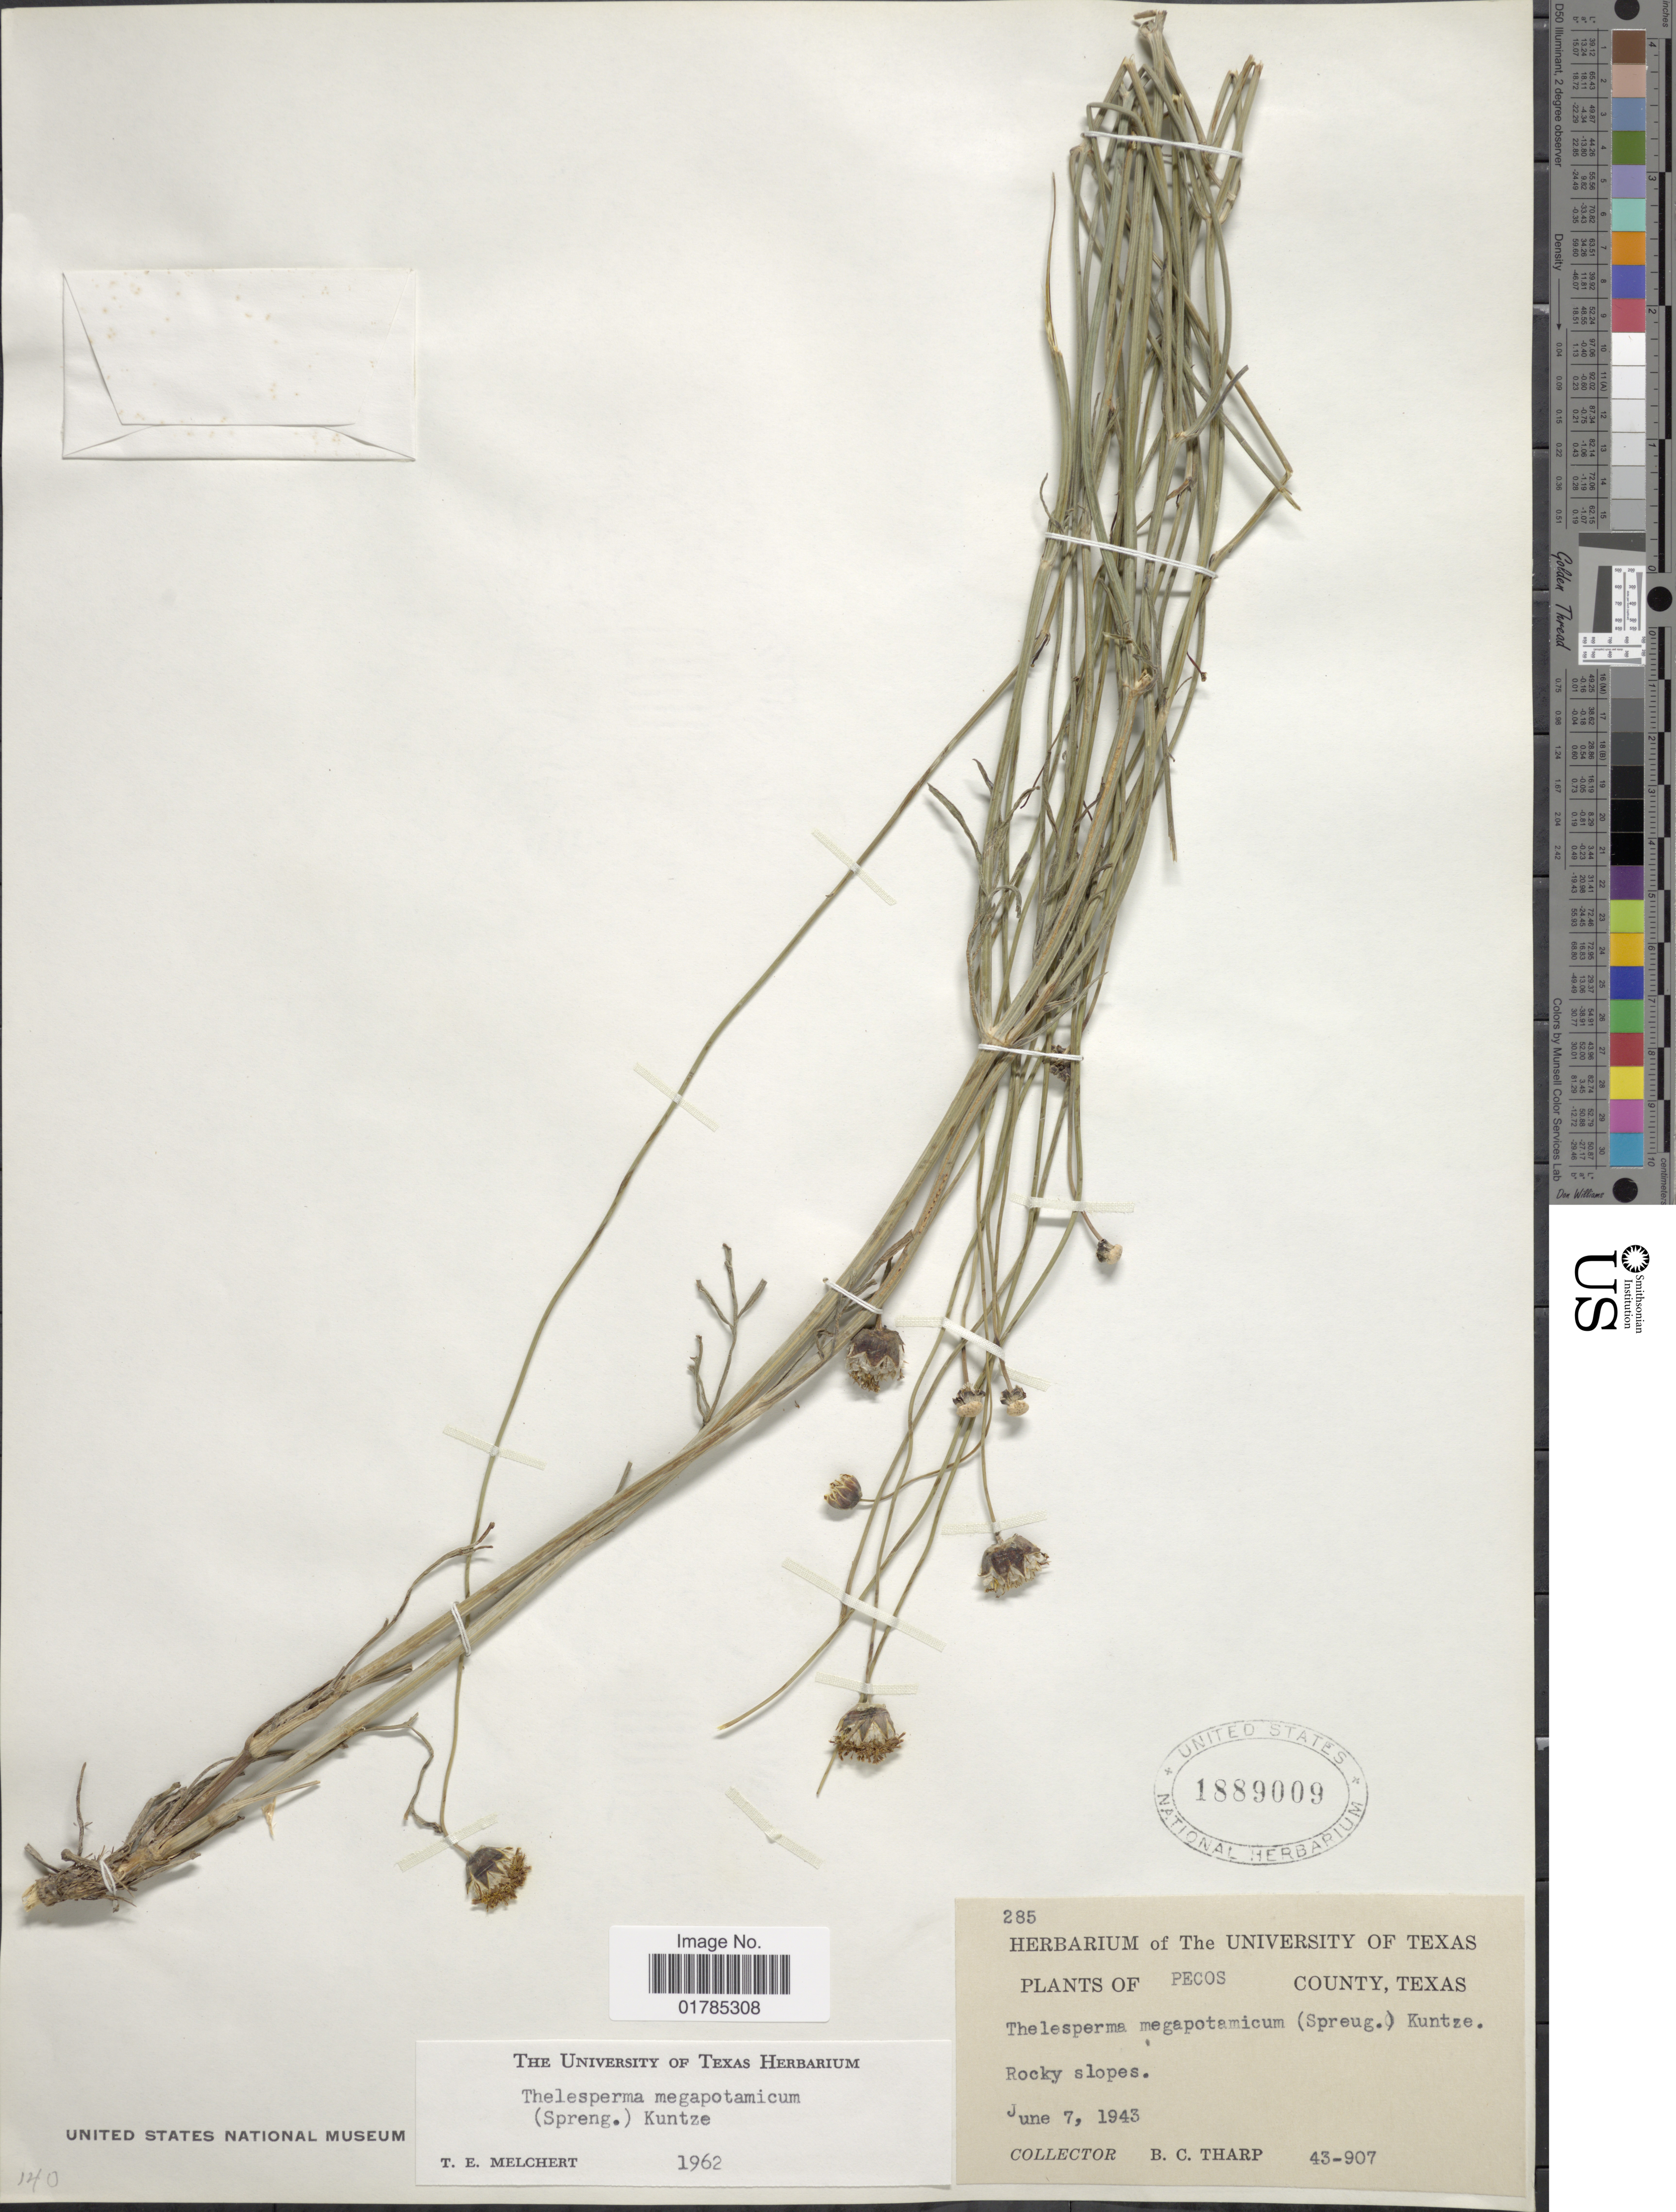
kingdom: Plantae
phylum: Tracheophyta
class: Magnoliopsida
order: Asterales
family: Asteraceae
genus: Thelesperma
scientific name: Thelesperma megapotamicum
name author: (Spreng.) Herter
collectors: B. C. Tharp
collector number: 285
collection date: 1943-06-07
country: United States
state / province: Texas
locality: Pecos County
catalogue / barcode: US 1889009